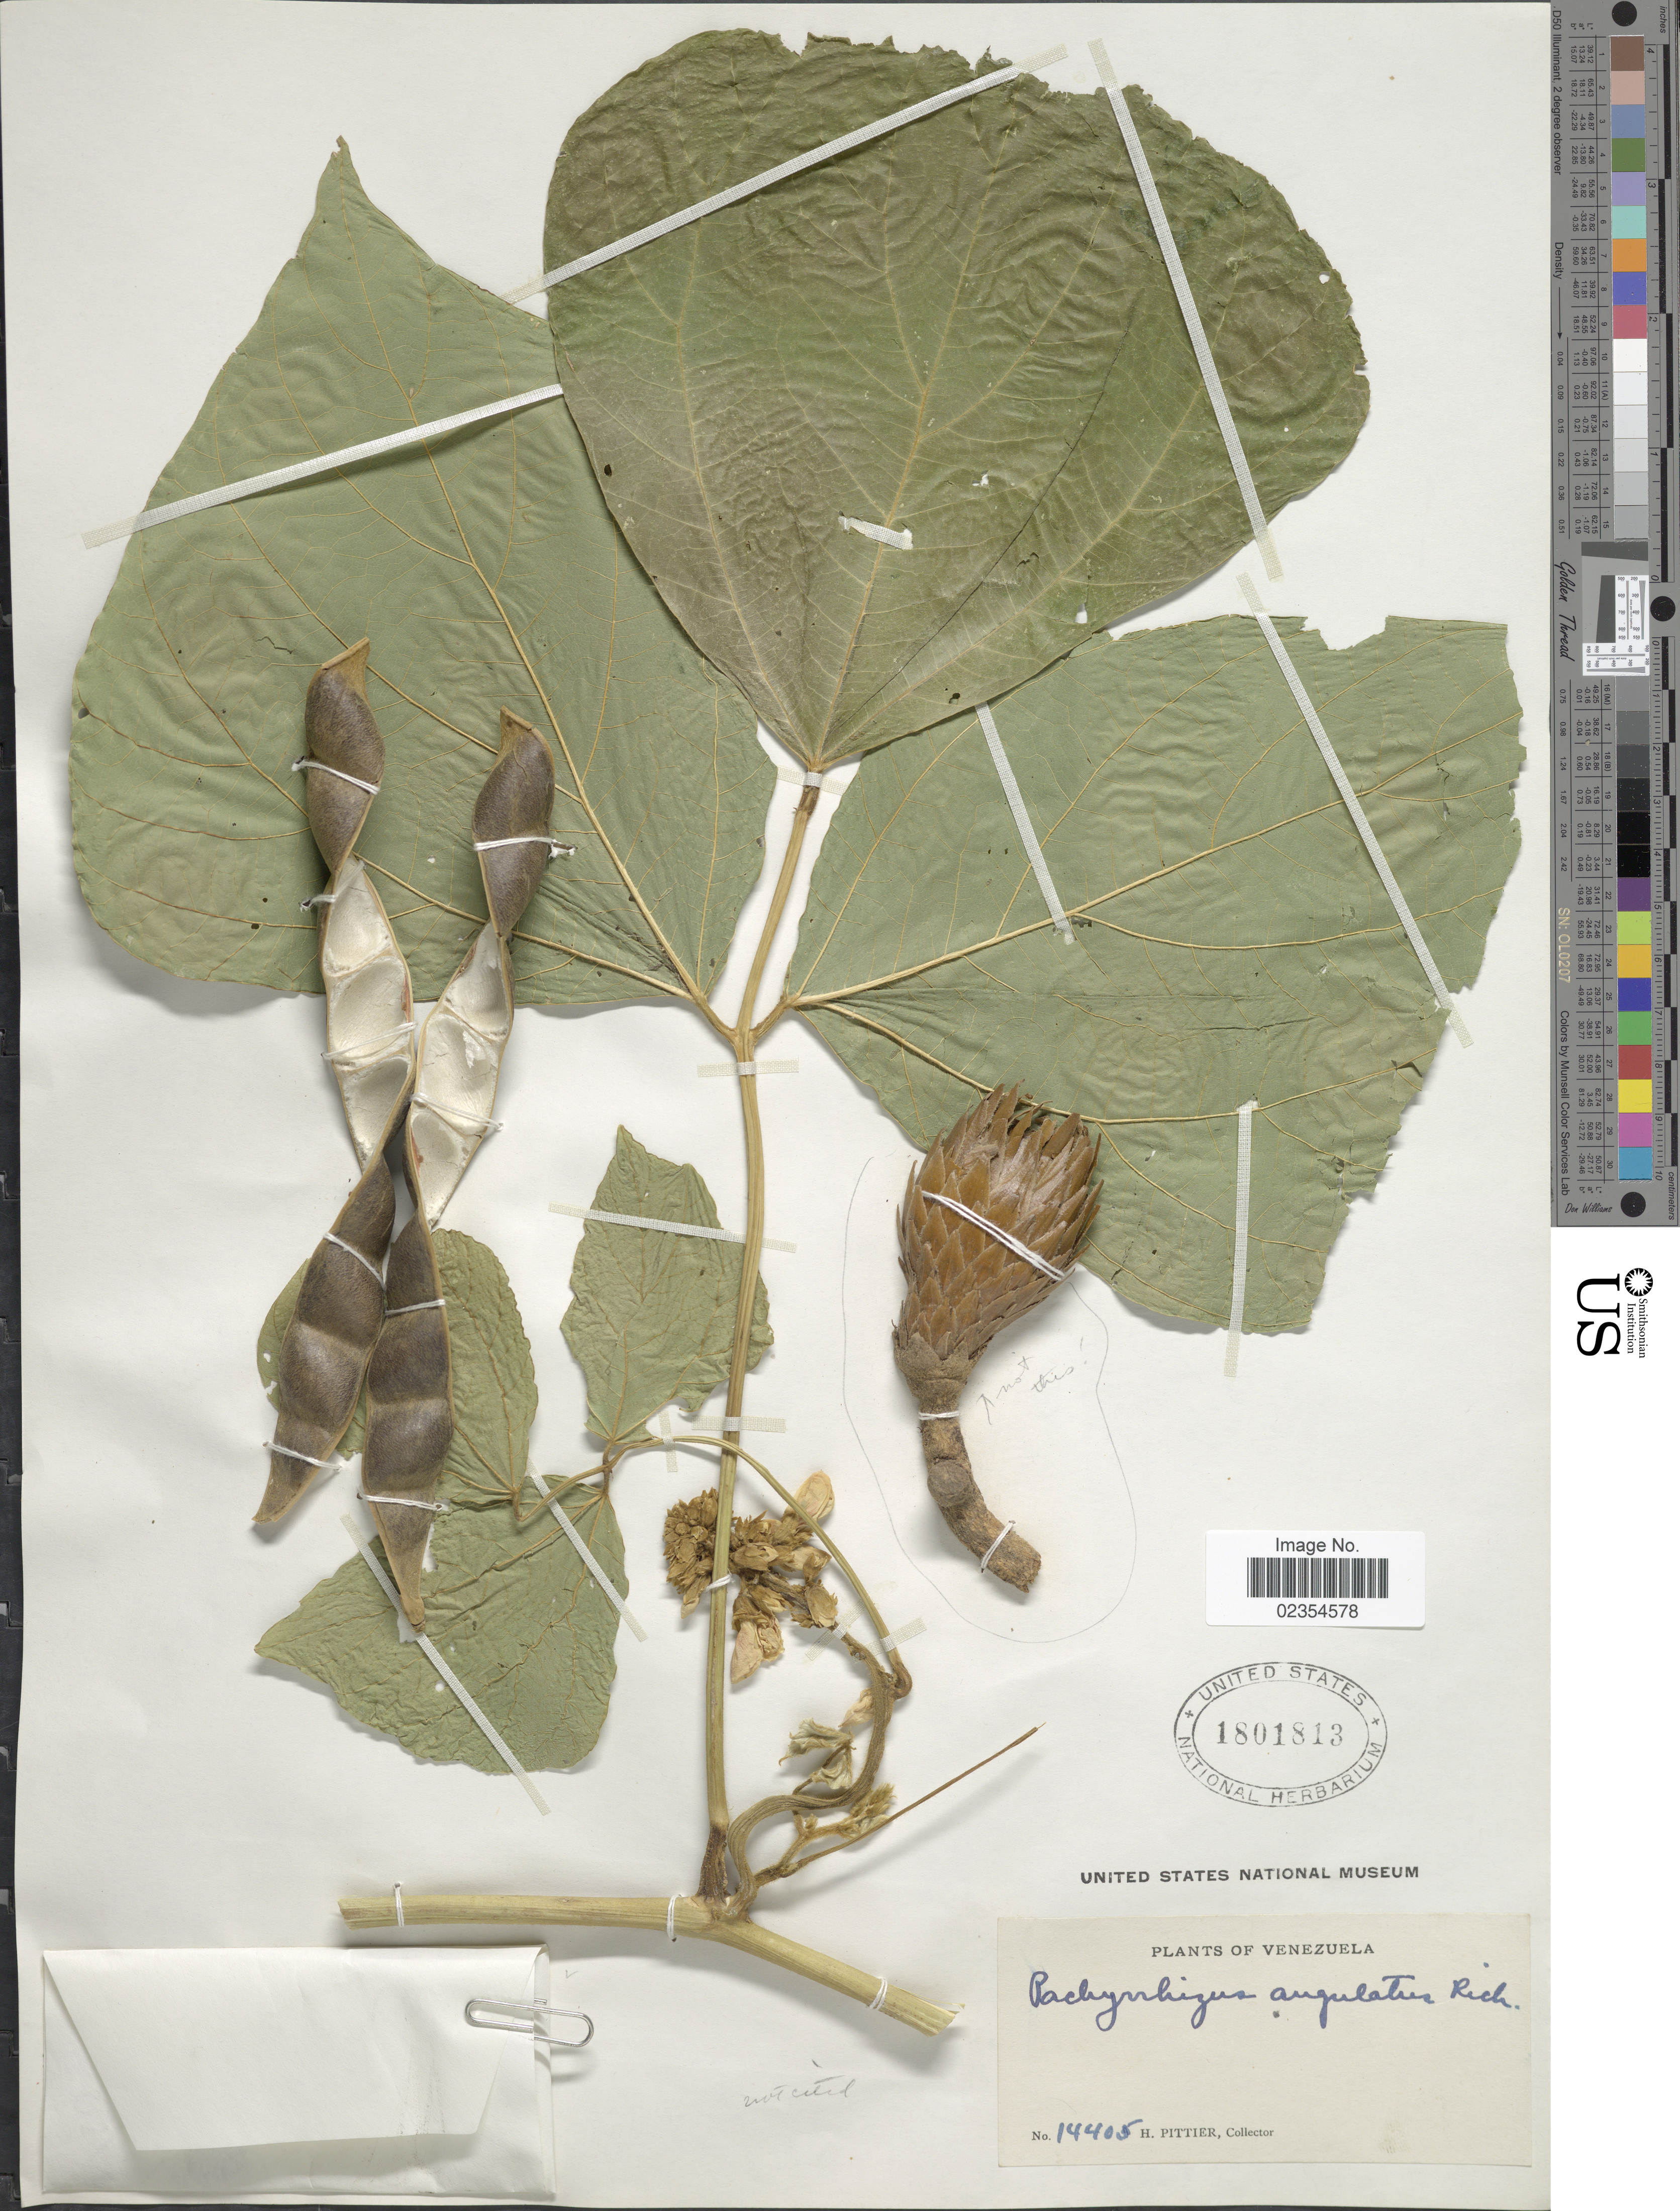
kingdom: Plantae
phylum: Tracheophyta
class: Magnoliopsida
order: Fabales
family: Fabaceae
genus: Pachyrhizus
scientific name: Pachyrhizus angulatus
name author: Rich. ex DC.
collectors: H. F. Pittier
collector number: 14405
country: Venezuela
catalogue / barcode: US 1801813